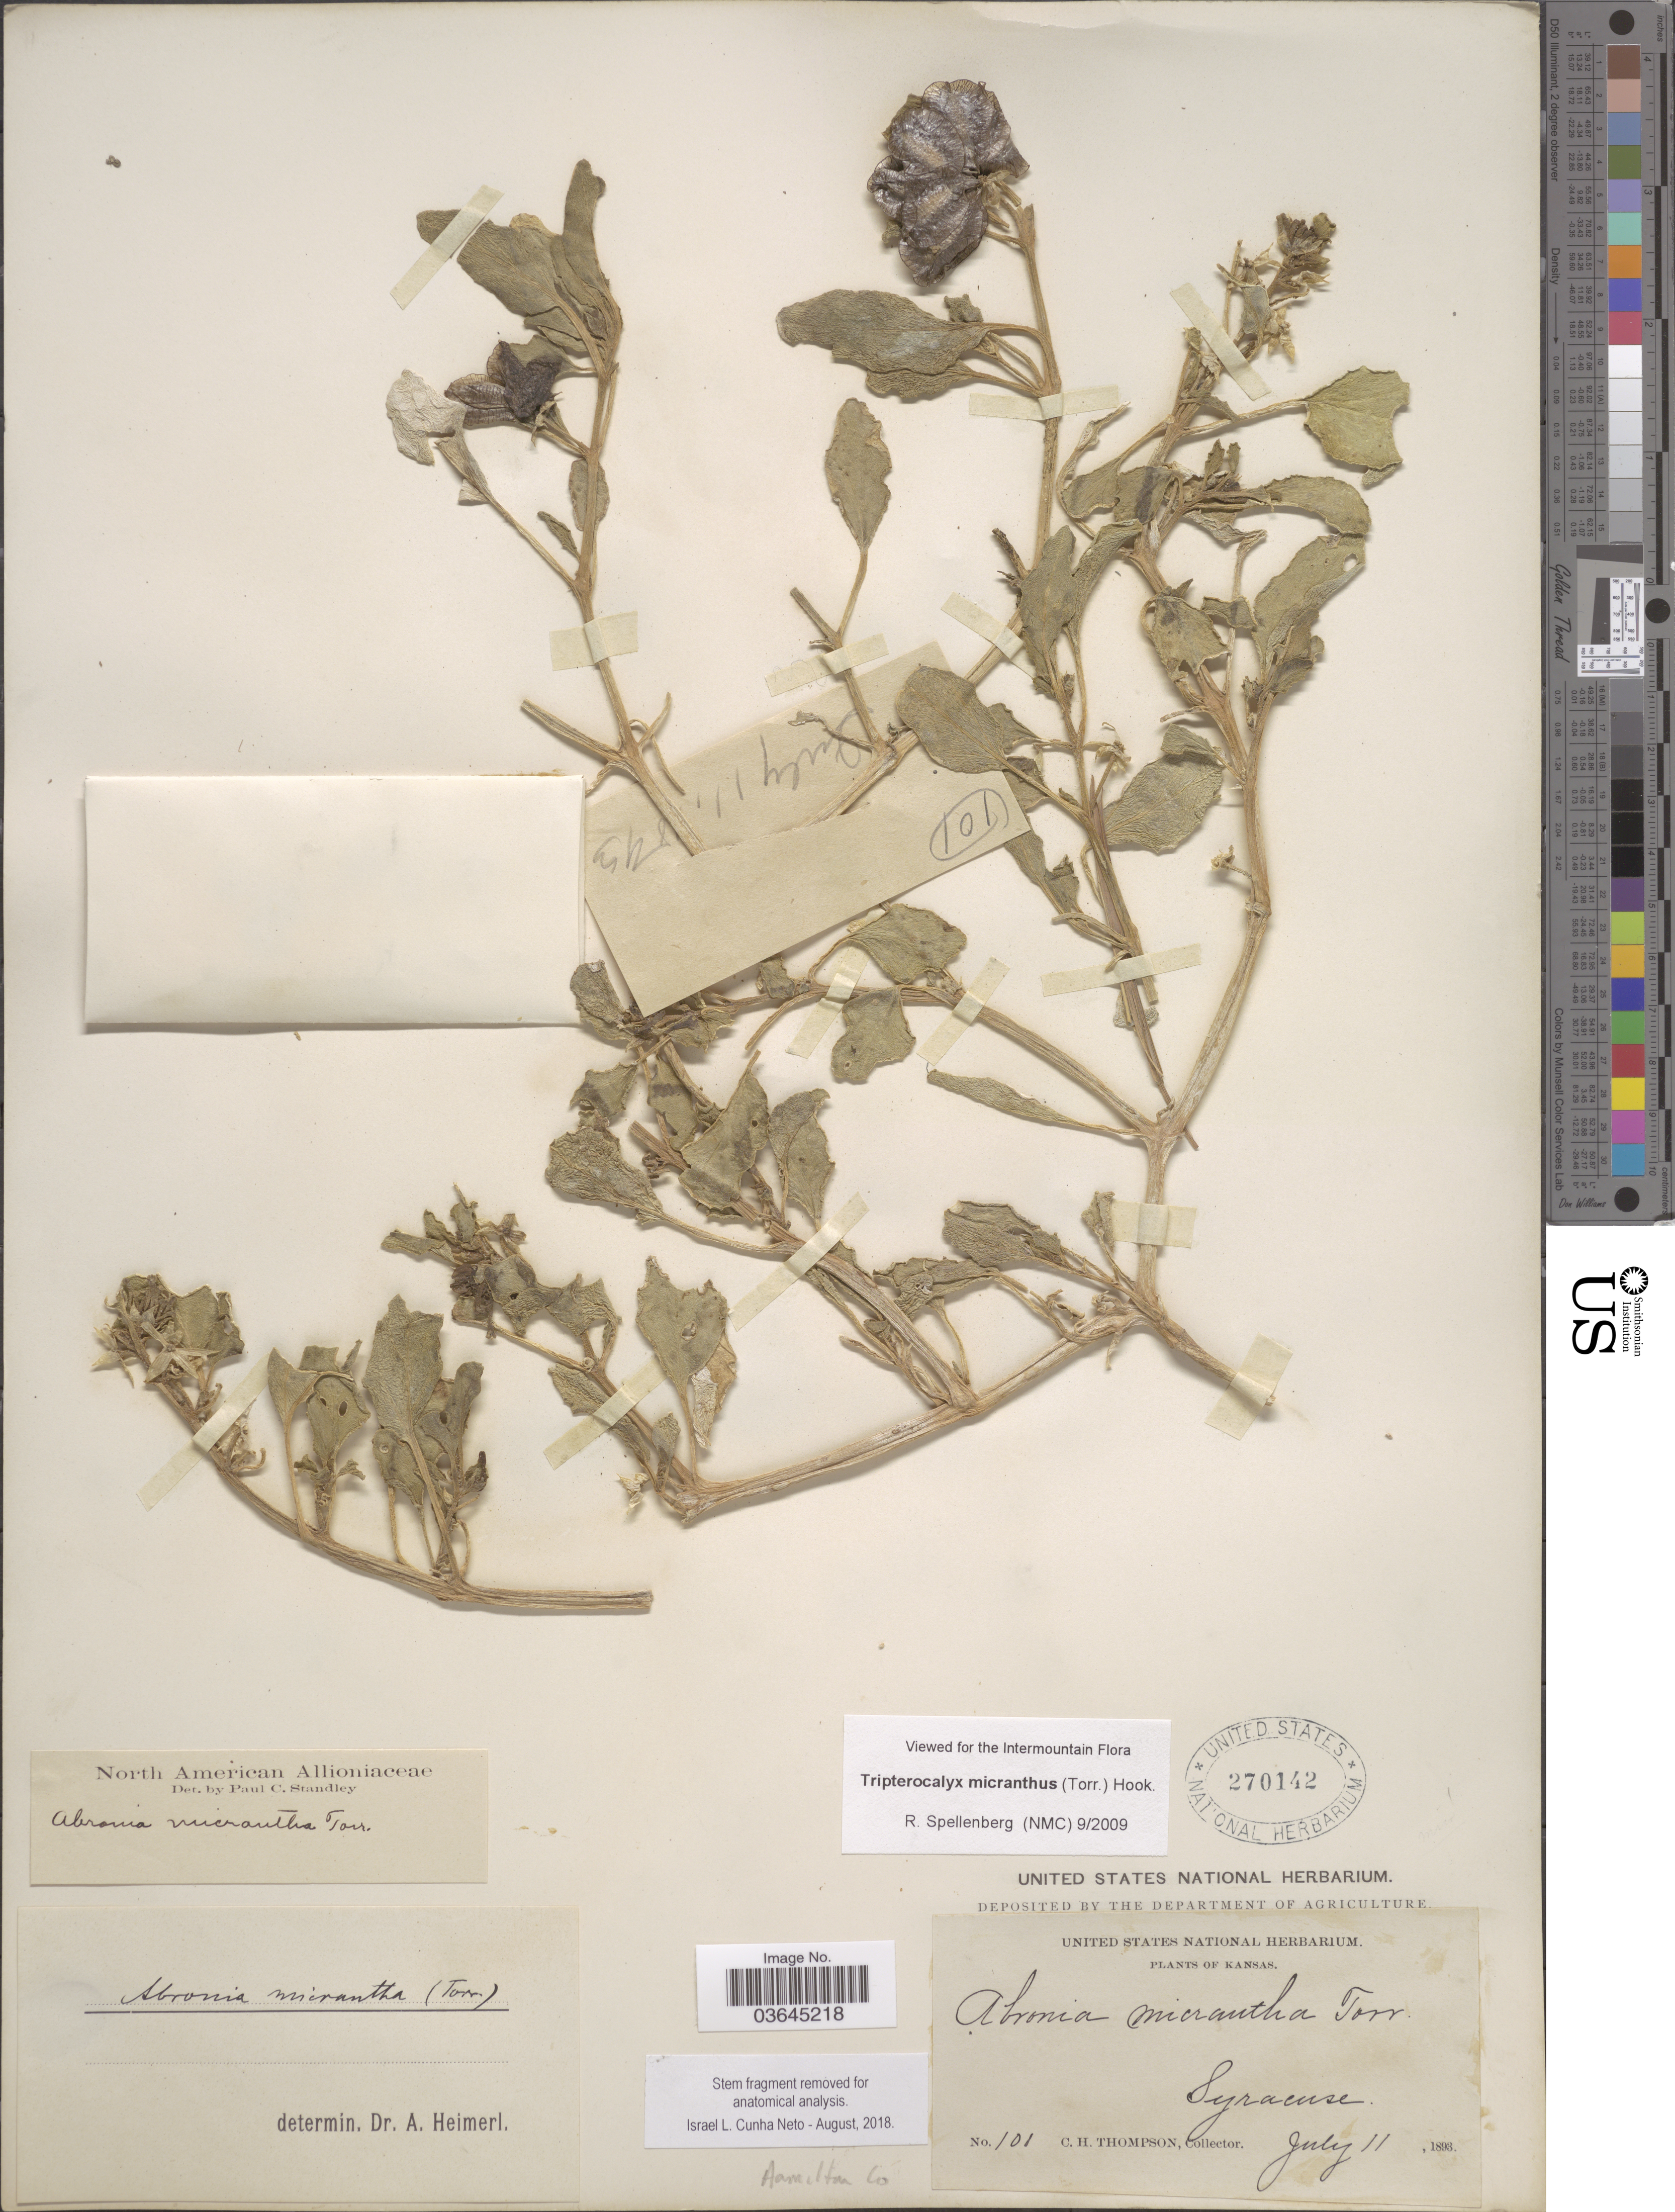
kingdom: Plantae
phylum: Tracheophyta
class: Magnoliopsida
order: Caryophyllales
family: Nyctaginaceae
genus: Tripterocalyx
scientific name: Tripterocalyx micranthus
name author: (Torr.) Hook.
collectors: C. H. Thompson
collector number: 101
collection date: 1893-07-11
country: United States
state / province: Kansas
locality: Syracuse. Hamilton Co.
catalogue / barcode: US 270142